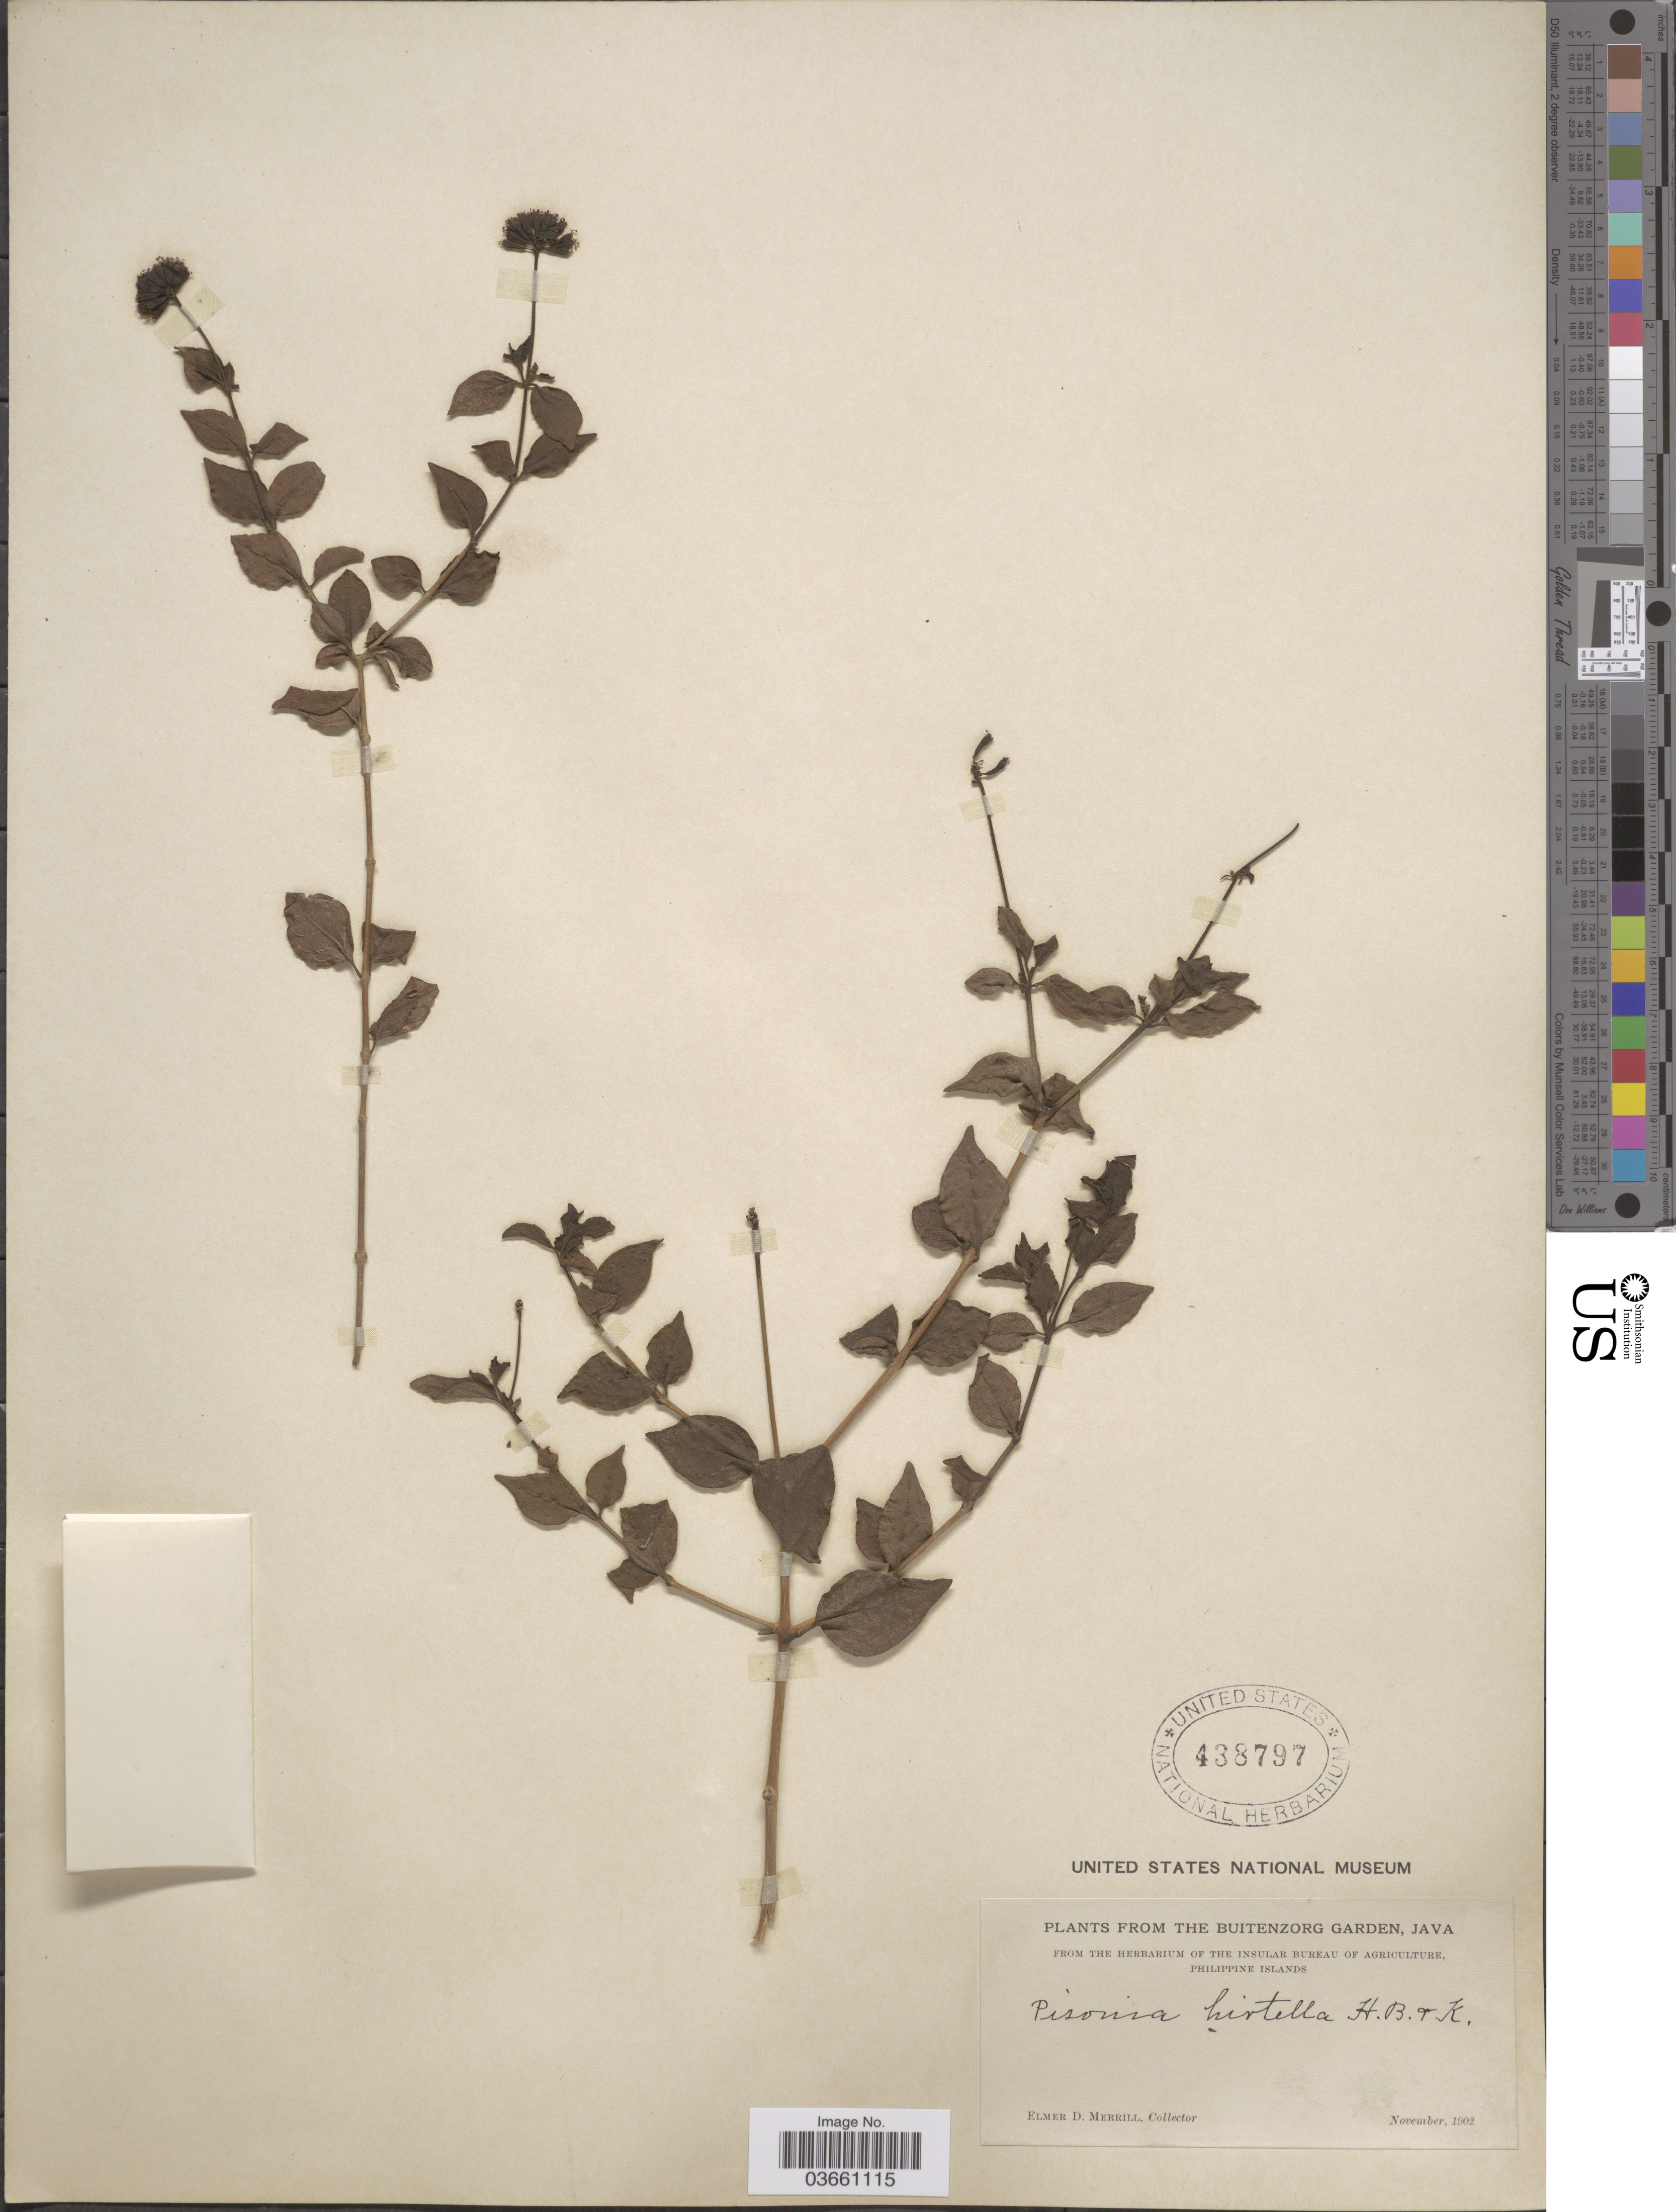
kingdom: Plantae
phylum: Tracheophyta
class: Magnoliopsida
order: Caryophyllales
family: Nyctaginaceae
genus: Pisoniella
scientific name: Pisoniella arborescens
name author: (Lag. & Rodr.) Standl.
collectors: E. D. Merrill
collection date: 1902-11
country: Indonesia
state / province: Java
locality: The Buitenzorg Garden.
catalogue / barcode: US 438797